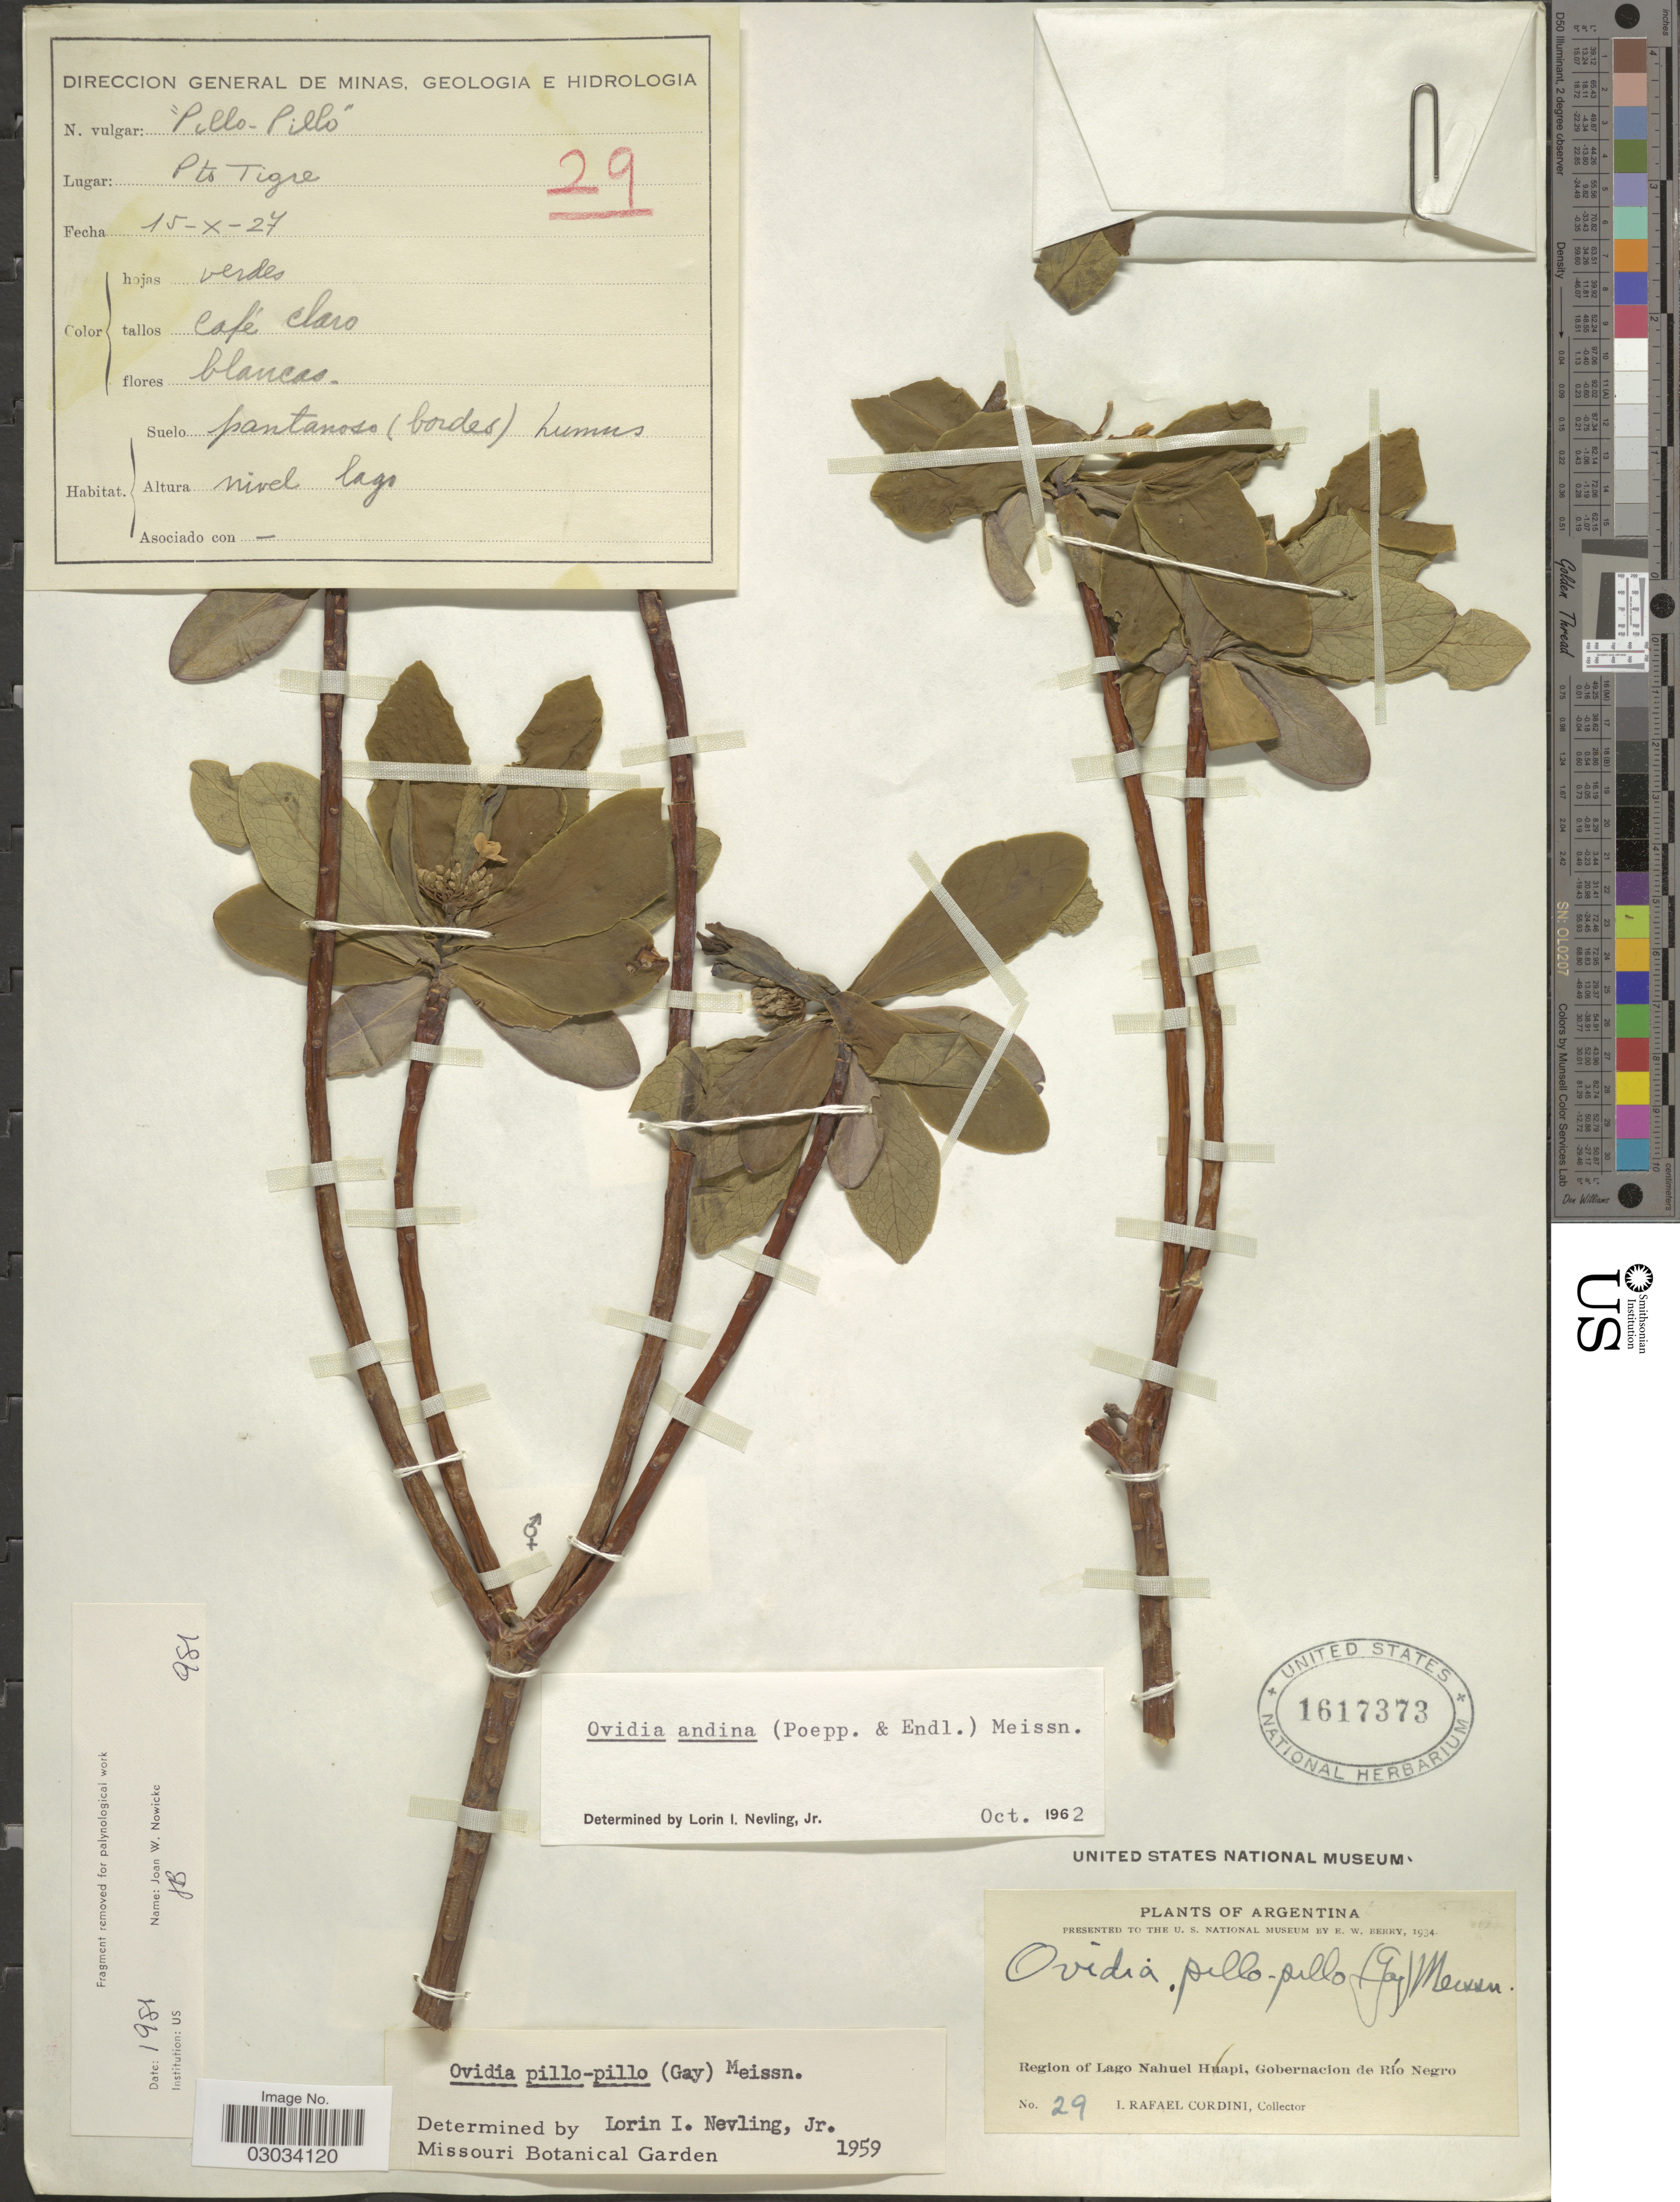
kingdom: Plantae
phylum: Tracheophyta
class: Magnoliopsida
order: Malvales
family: Thymelaeaceae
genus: Ovidia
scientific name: Ovidia andina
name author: (Poepp. & Endl.) Meisn.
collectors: I. Cordini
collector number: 29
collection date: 1927-10-15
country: Argentina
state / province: Rio Negro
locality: Region of Lago Nahuel Huapi, Gobernacion de Río Negro. Pto. Tigre.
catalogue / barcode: US 1617373